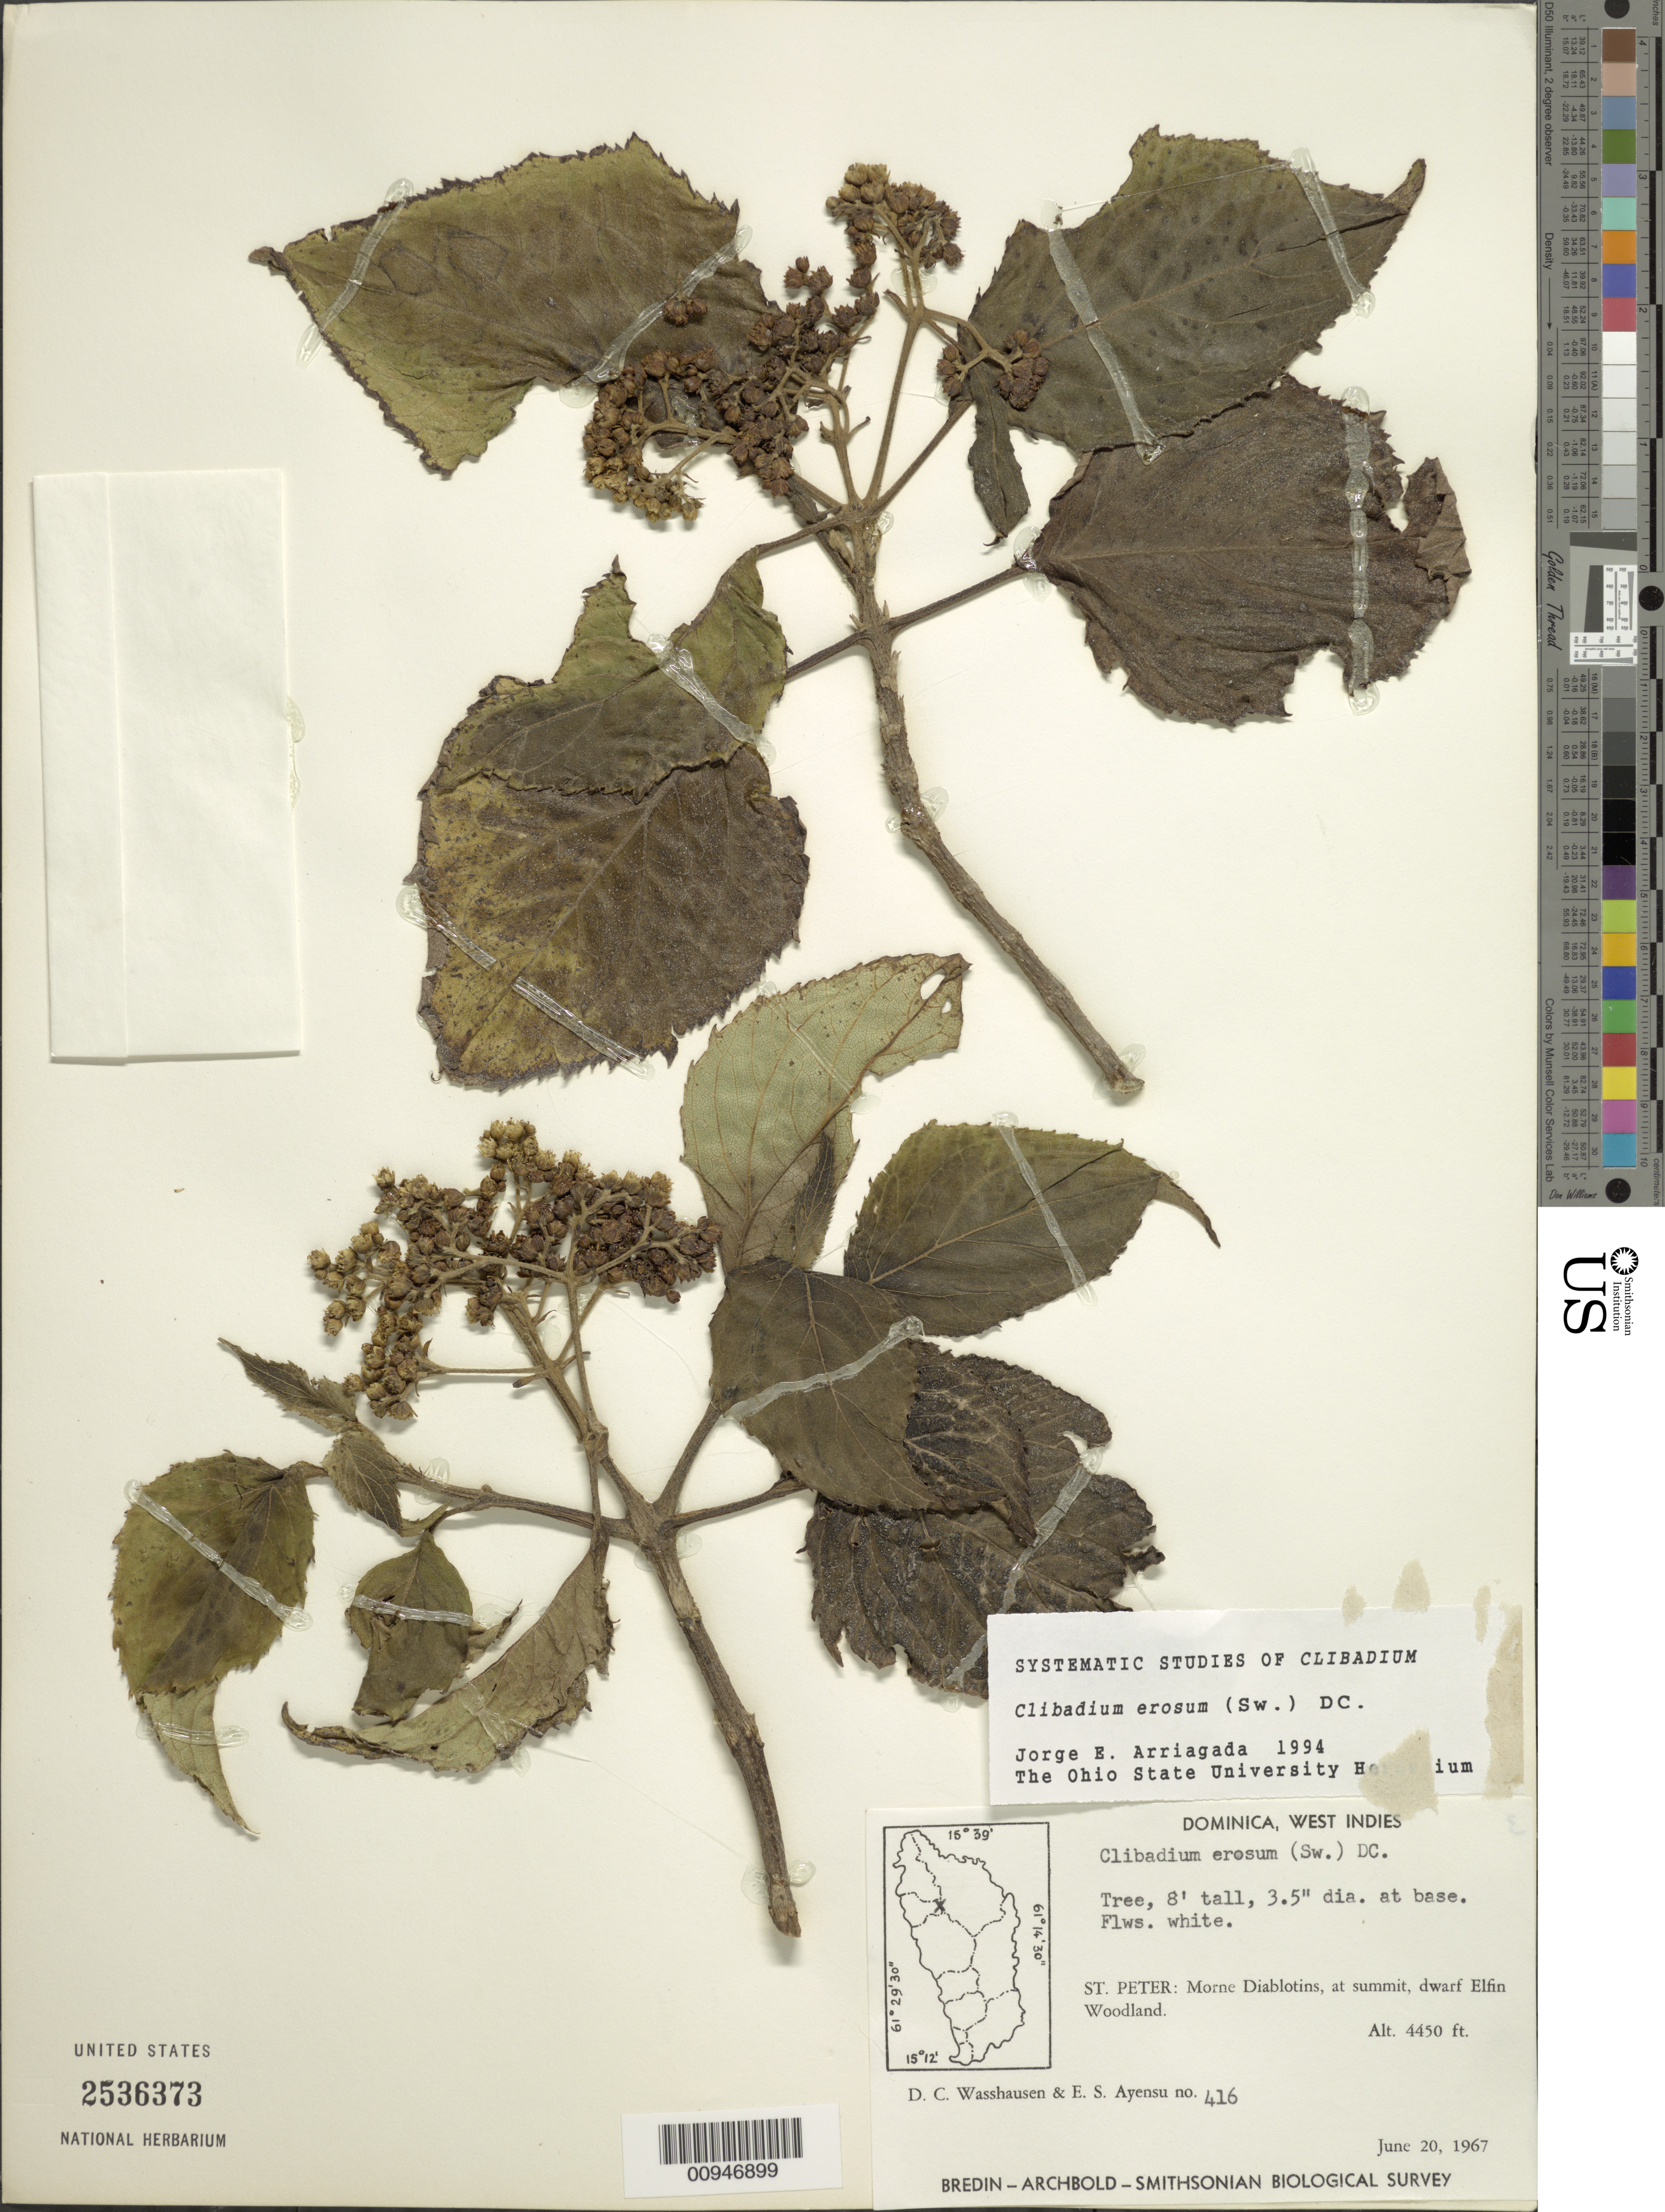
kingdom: Plantae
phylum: Tracheophyta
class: Magnoliopsida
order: Asterales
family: Asteraceae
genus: Clibadium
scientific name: Clibadium erosum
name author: (Sw.) DC.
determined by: Arriagada, J. E.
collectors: D. C. Wasshausen & E. S. Ayensu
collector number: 416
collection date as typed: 20 Jun 1967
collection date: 1967-06-20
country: Dominica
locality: St. Peter, Morne Diablotins, at summit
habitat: Dwarf elfin woodland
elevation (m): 4450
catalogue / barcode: US 2536373